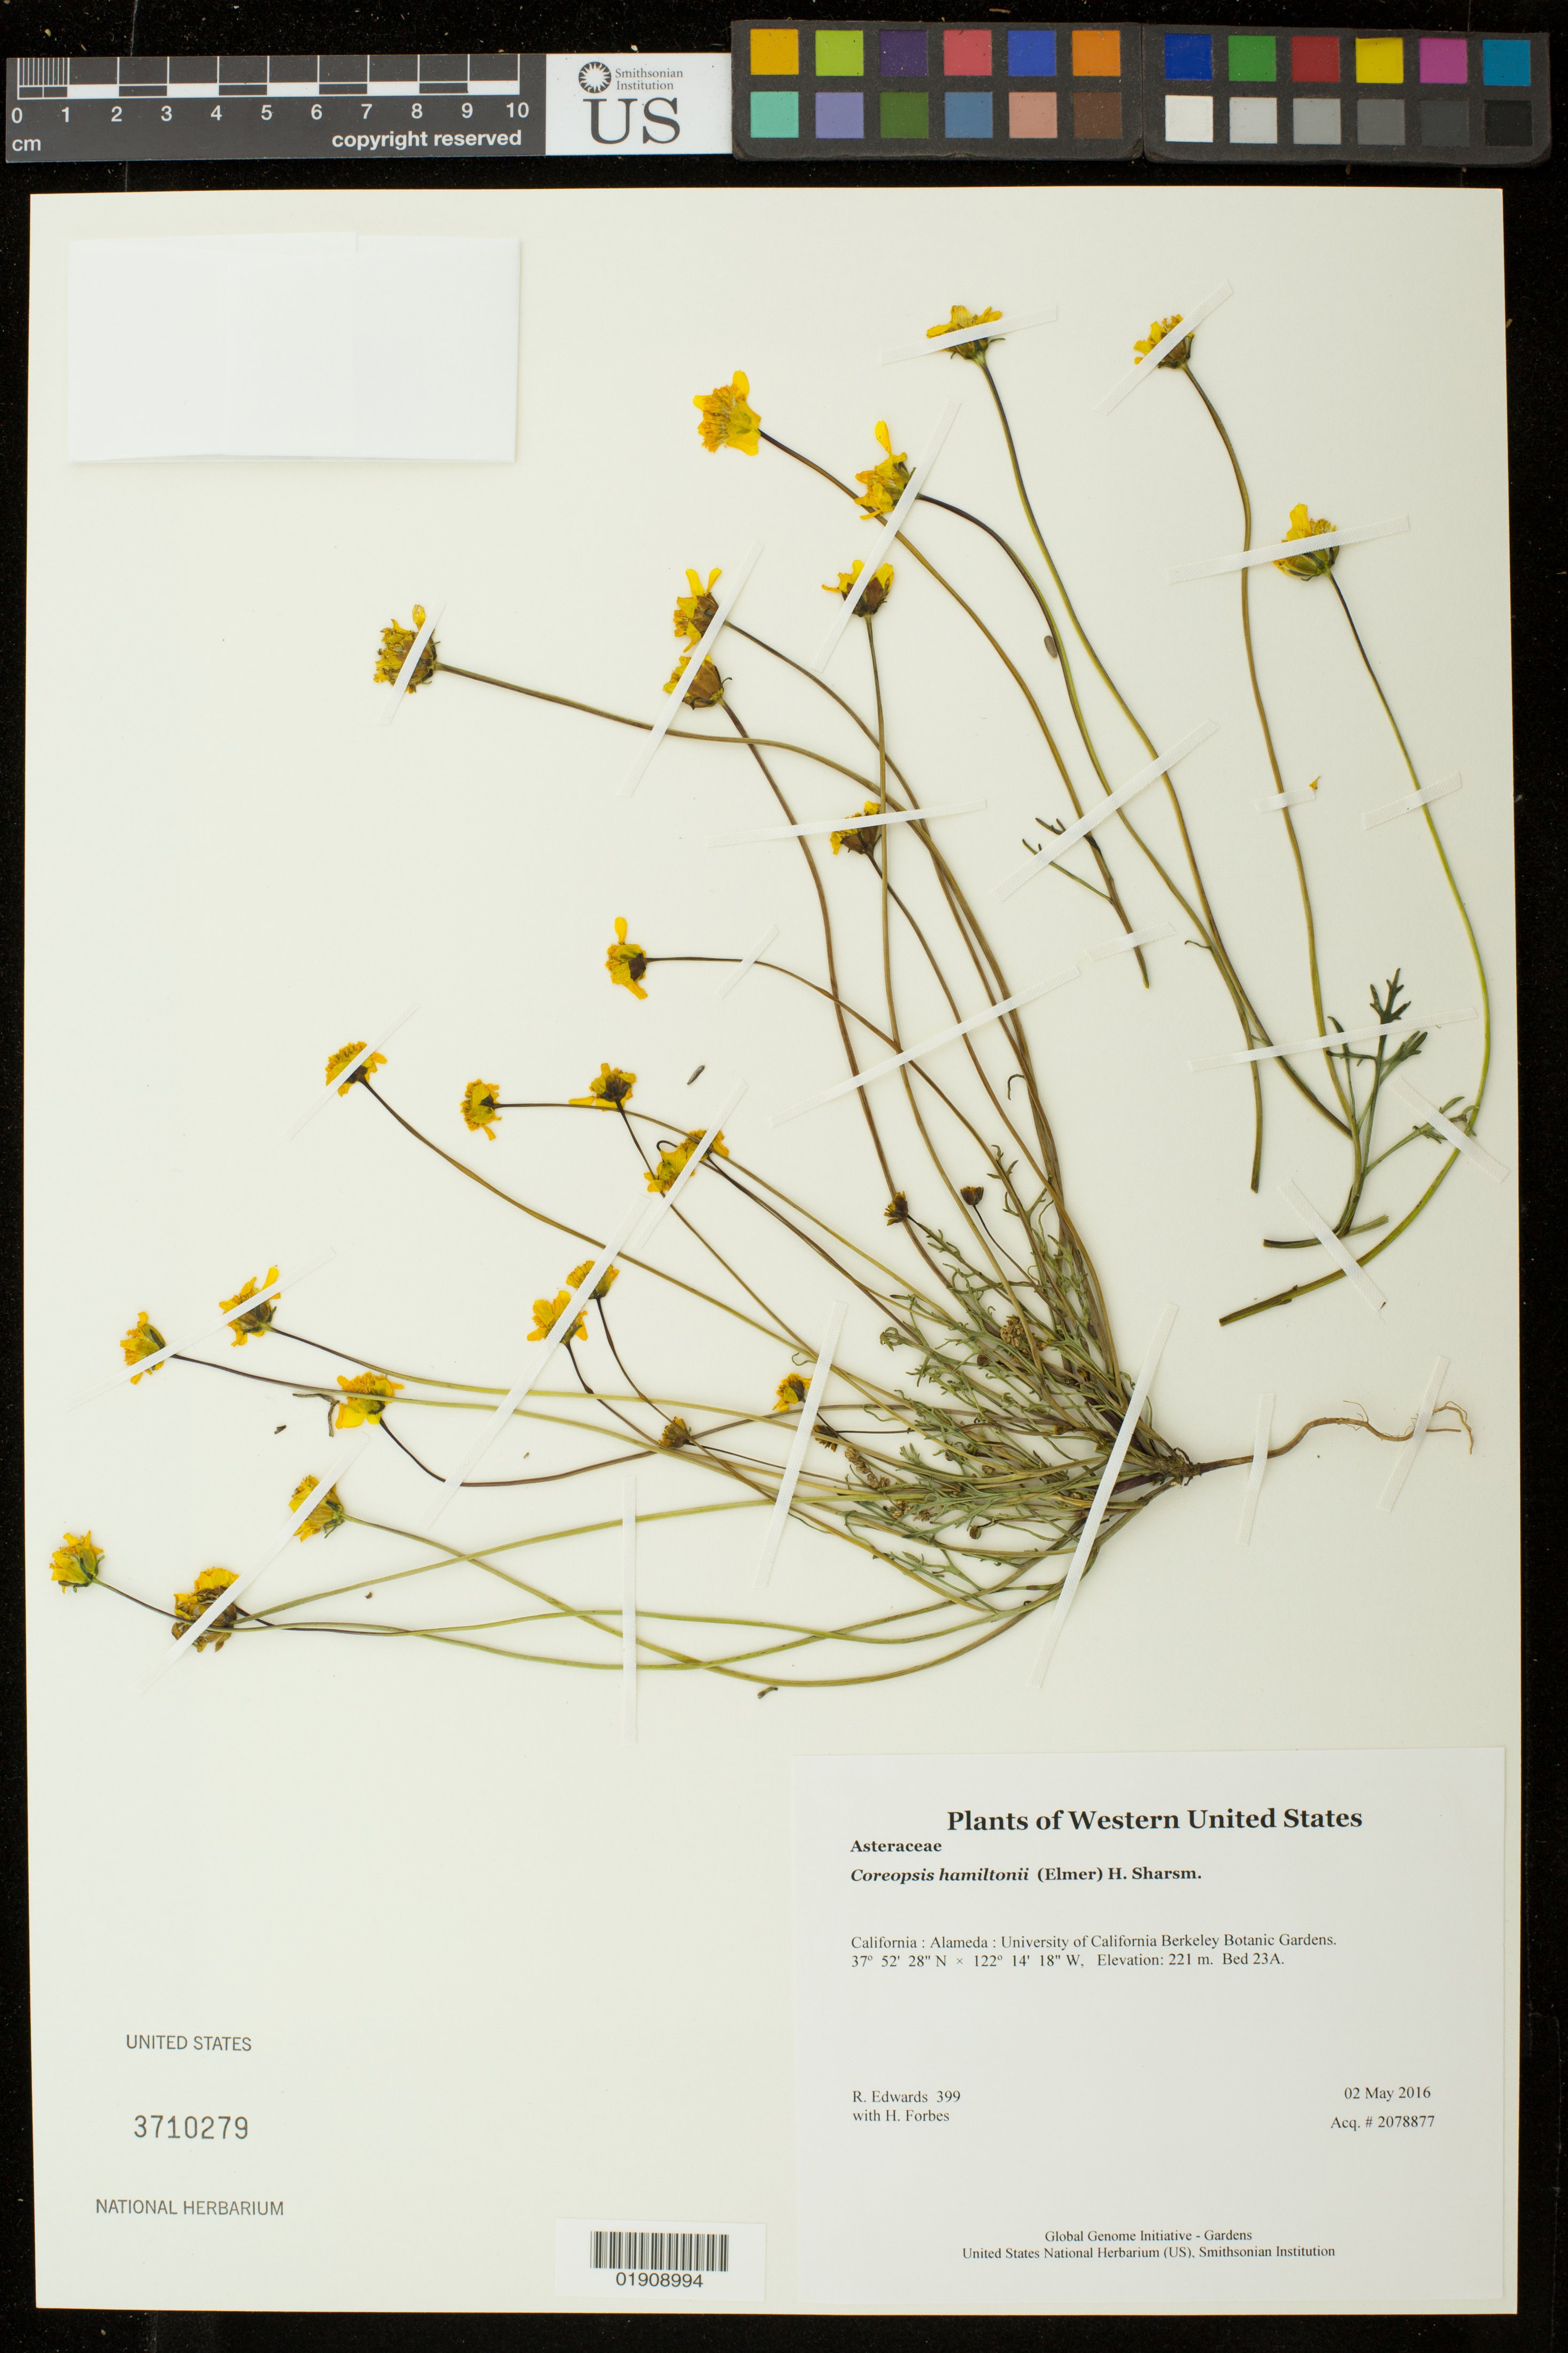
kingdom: Plantae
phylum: Tracheophyta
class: Magnoliopsida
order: Asterales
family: Asteraceae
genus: Coreopsis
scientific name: Coreopsis hamiltonii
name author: (Elmer) H. Sharsm.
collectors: H. Forbes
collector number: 399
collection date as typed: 2 May 2016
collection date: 2016-05-02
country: United States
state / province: California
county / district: Alameda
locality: University of California Berkeley Botanic Gardens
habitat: Bed 23A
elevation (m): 221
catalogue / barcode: US 3710279